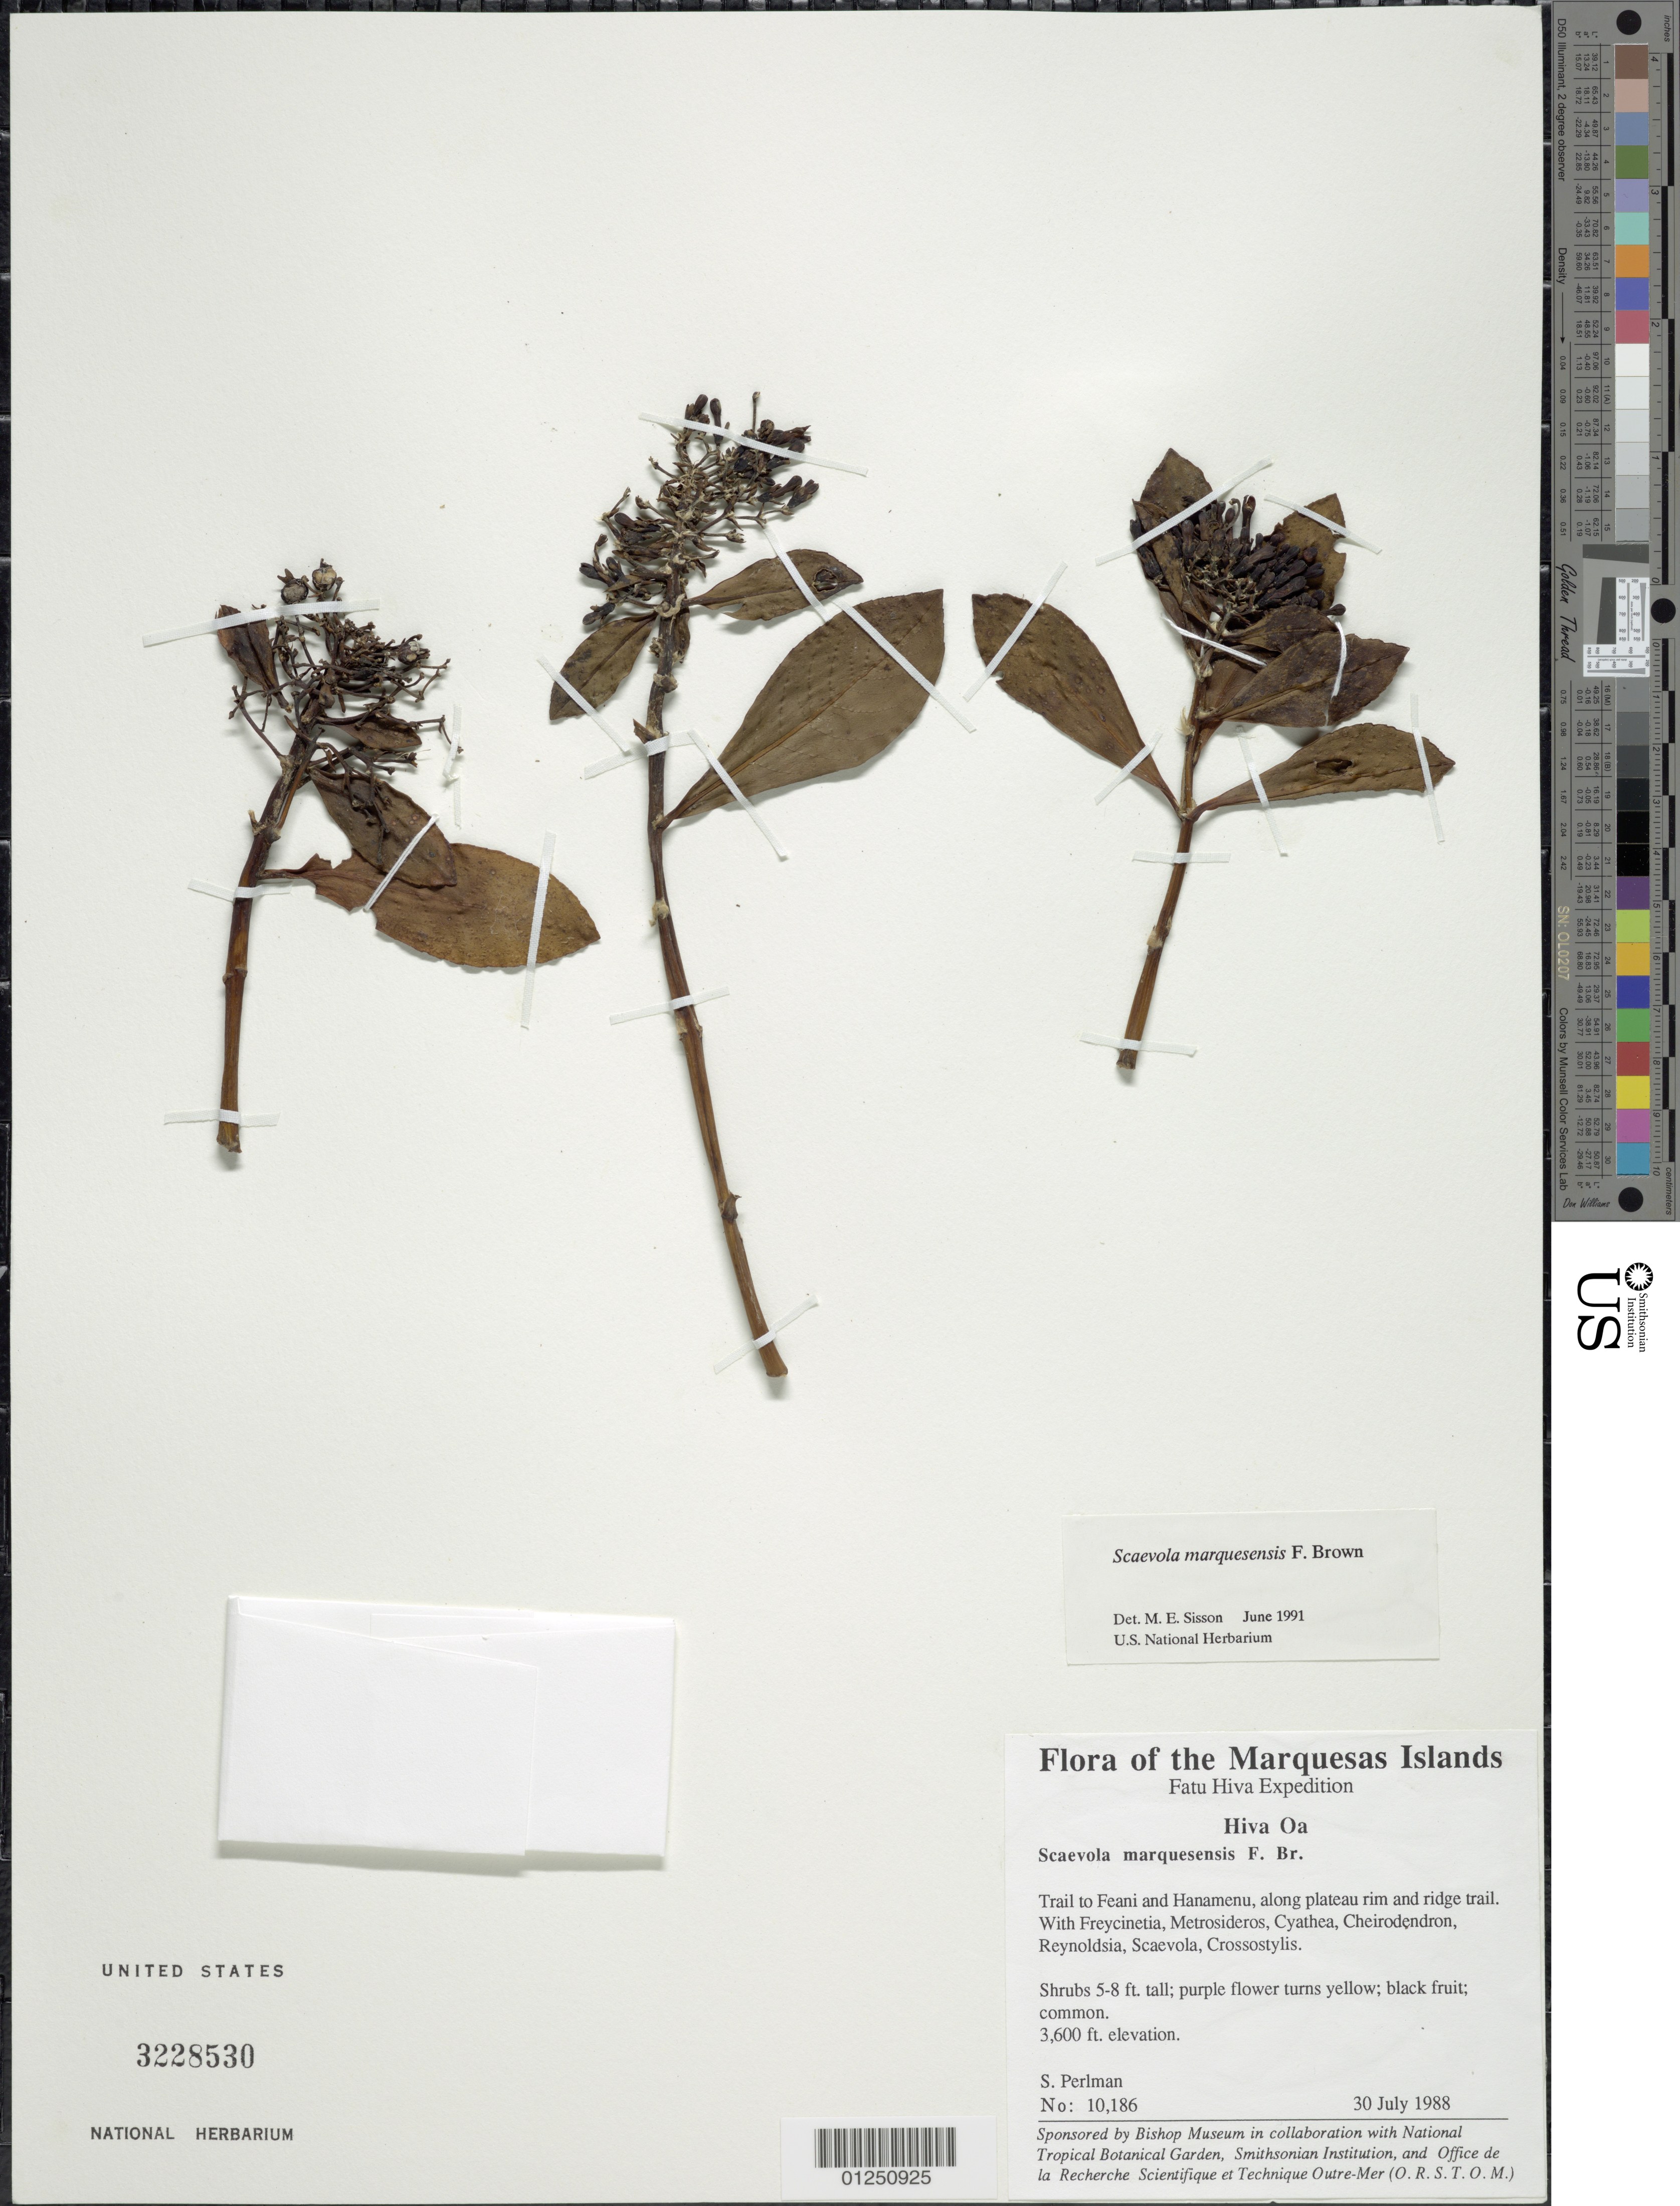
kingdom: Plantae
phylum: Tracheophyta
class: Magnoliopsida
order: Asterales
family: Goodeniaceae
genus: Scaevola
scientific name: Scaevola marquesensis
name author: F. Br.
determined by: Wagner, W. L., (BOT), Smithsonian Institution - National Museum of Natural History (UNITED STATES)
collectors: S. P. Perlman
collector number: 10186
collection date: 1988-07-30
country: French Polynesia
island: Hiva Oa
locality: Trail to Feani and Hanamenu, along plateau rim and ridge trail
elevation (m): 1097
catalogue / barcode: US 3228530